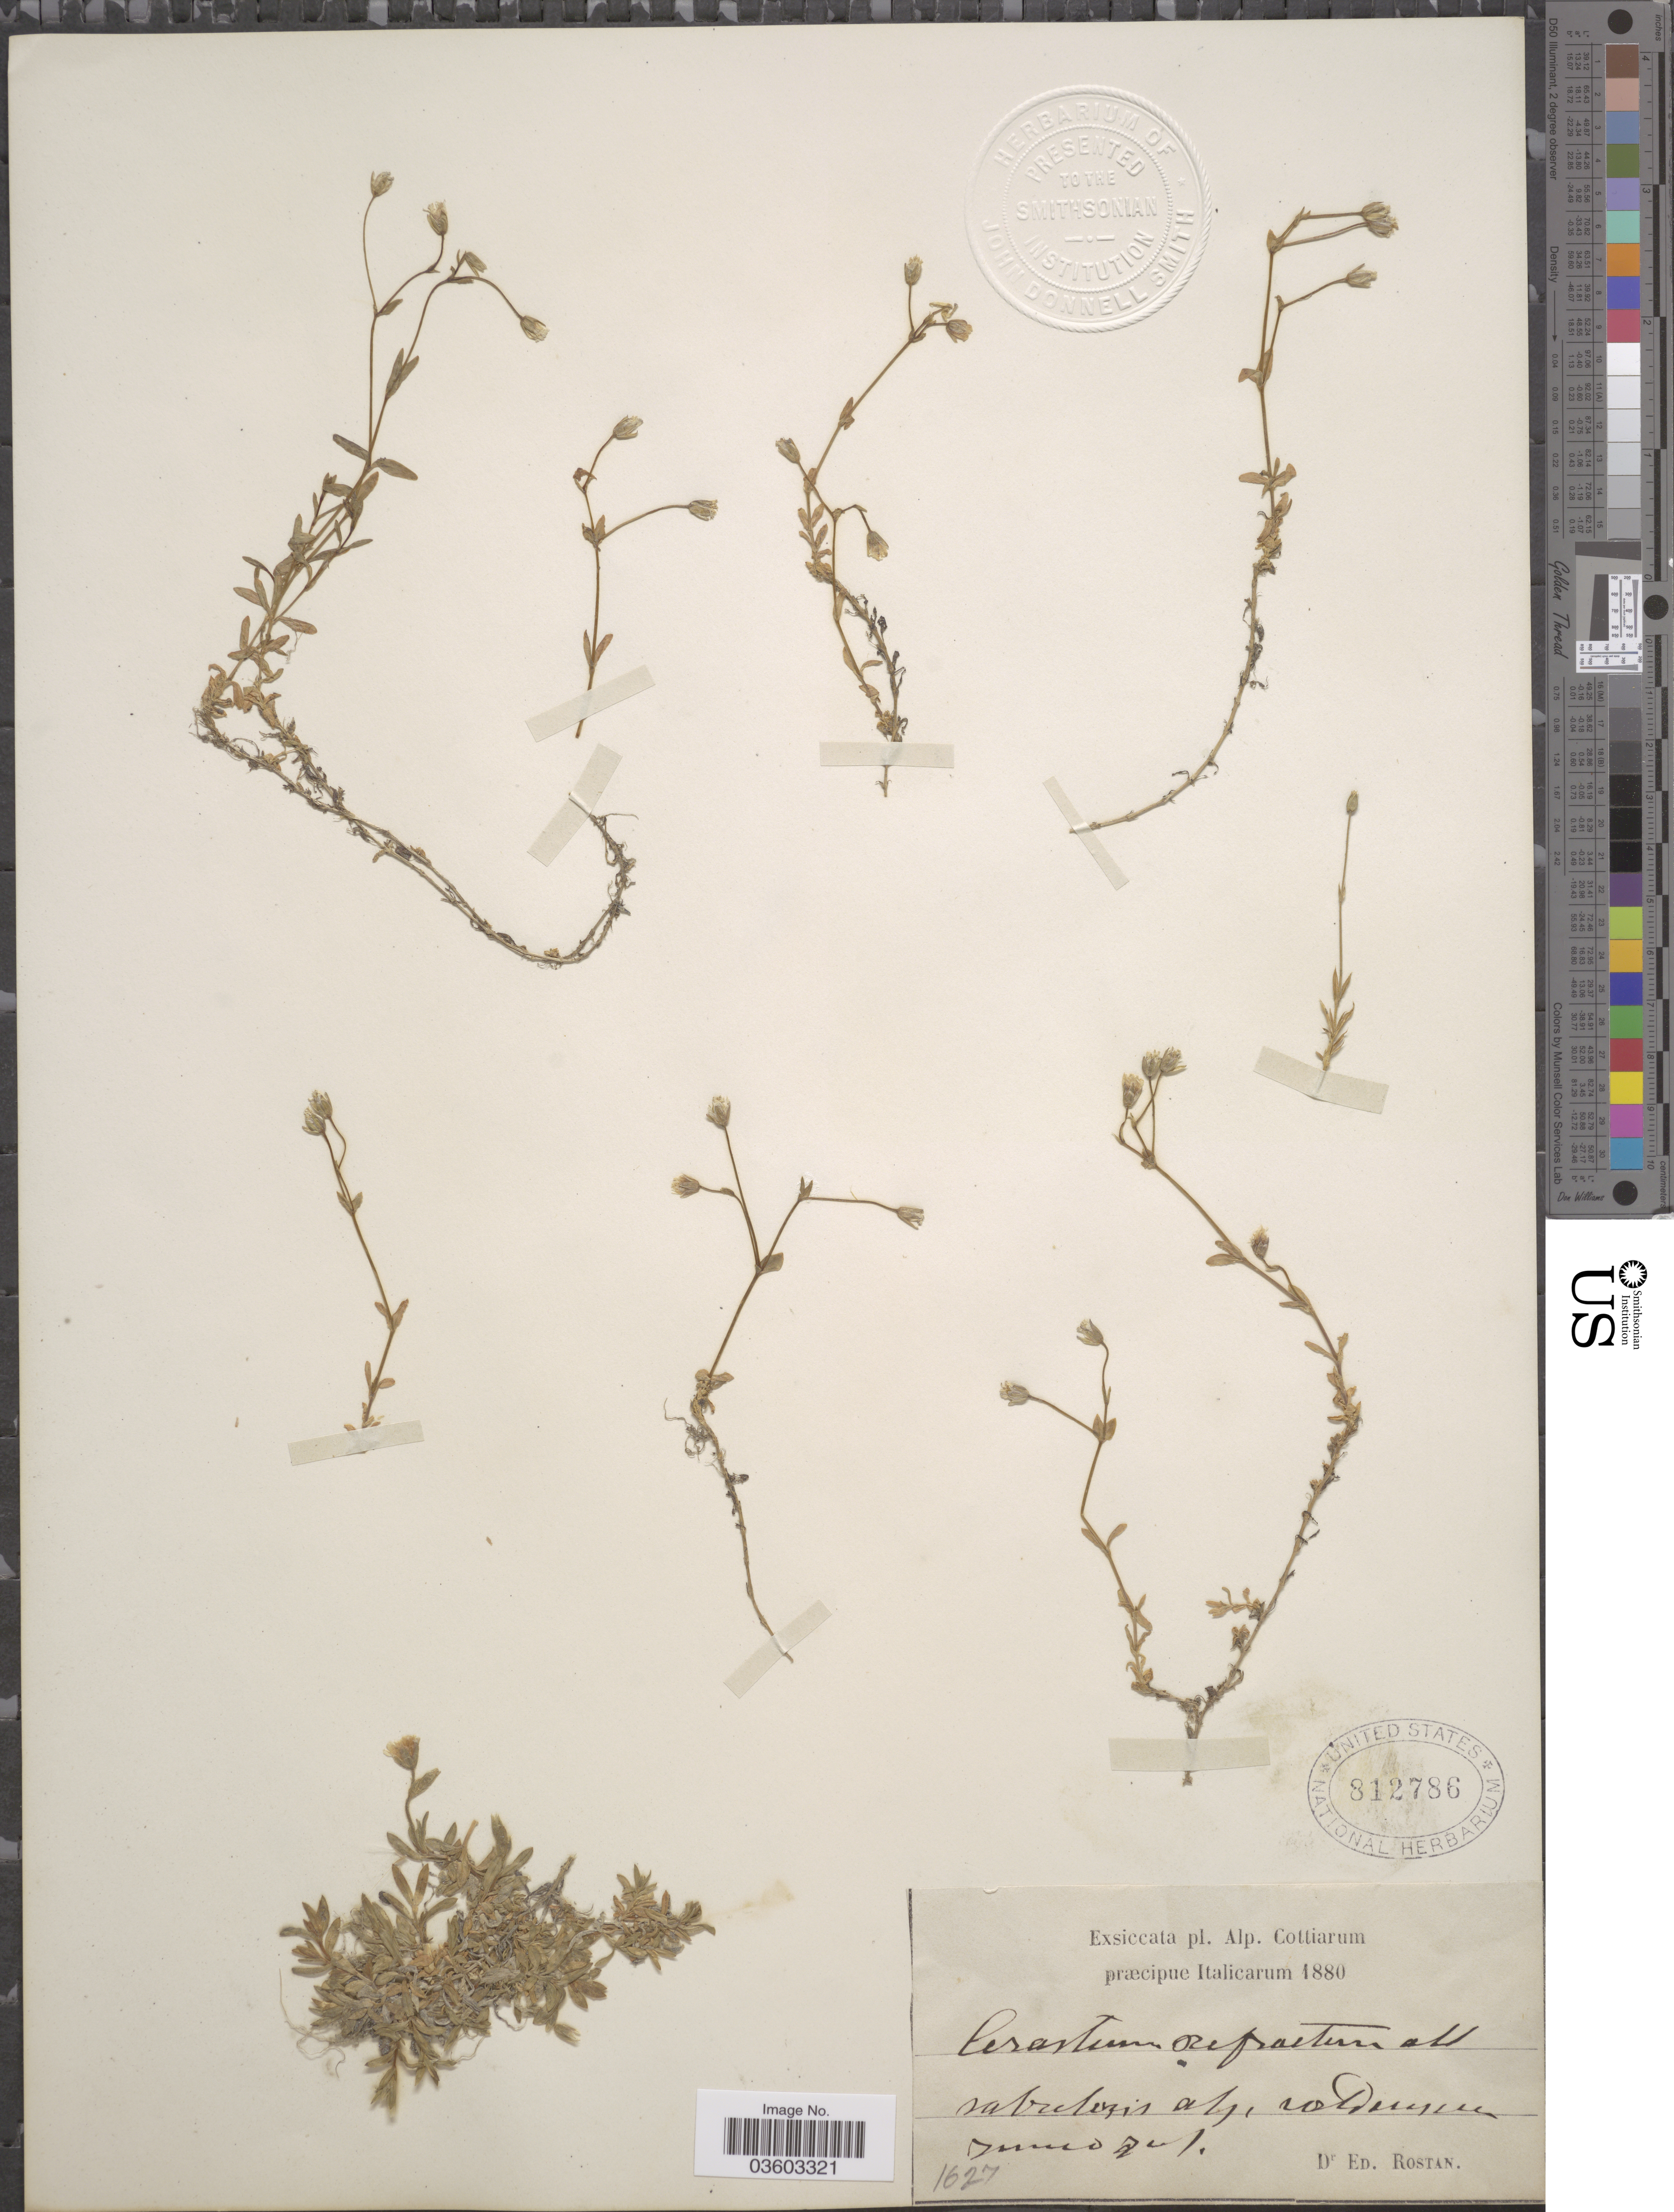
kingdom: Plantae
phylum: Tracheophyta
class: Magnoliopsida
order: Caryophyllales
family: Caryophyllaceae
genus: Cerastium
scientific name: Cerastium refractum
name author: All.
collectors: E. Rostan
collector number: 1627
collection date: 1880-06/1880-07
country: Italy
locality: Alp. Cottiarum præcipue Italicarum. Sabuloxis [interpreted] als [interpreted], roldeunsen [interpreted].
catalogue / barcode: US 812786